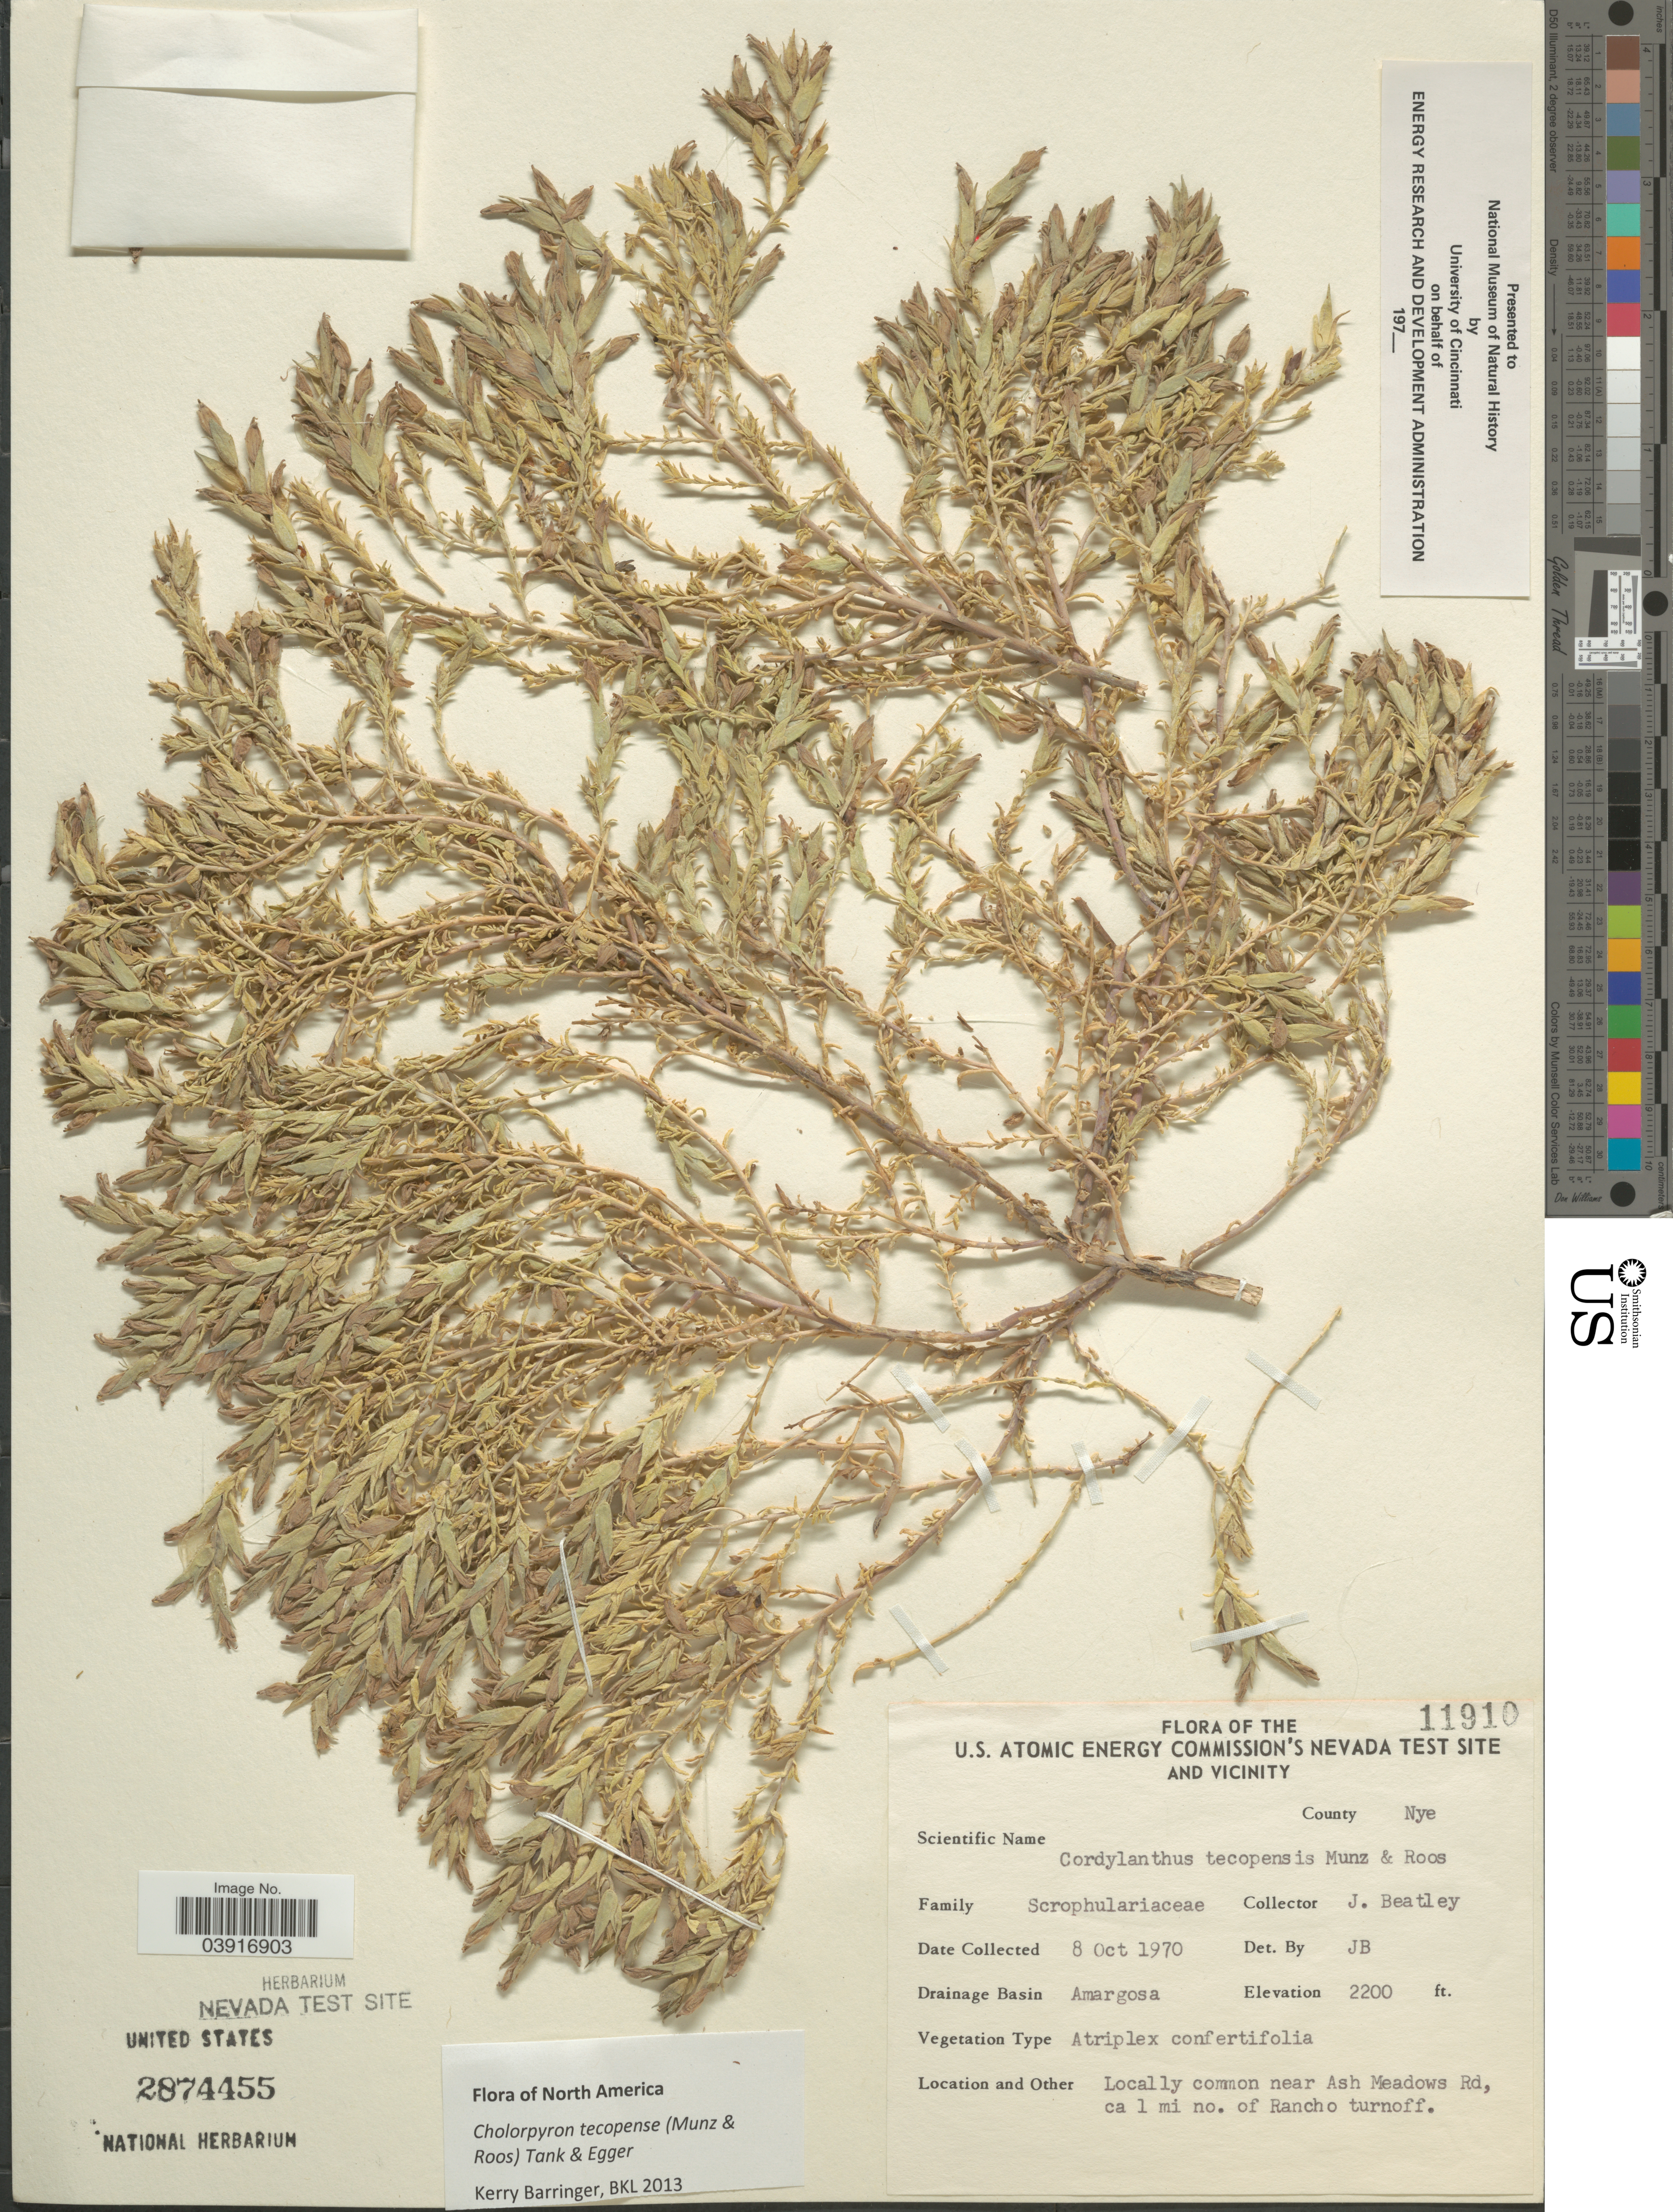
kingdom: Plantae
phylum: Tracheophyta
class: Magnoliopsida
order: Lamiales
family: Orobanchaceae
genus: Chloropyron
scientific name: Chloropyron tecopense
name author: (Munz) J.C. Roos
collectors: J. C. Beatley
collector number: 11910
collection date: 1970-10-08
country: United States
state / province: Nevada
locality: U.S. Atomic Energy Commission's Nevada Test Site And Vicinity. County Nye. Drainage Basin Amargosa. Near Ash Meadows Rd, ca 1 mi no. of Rancho turnoff.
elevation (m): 671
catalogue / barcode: US 2874455